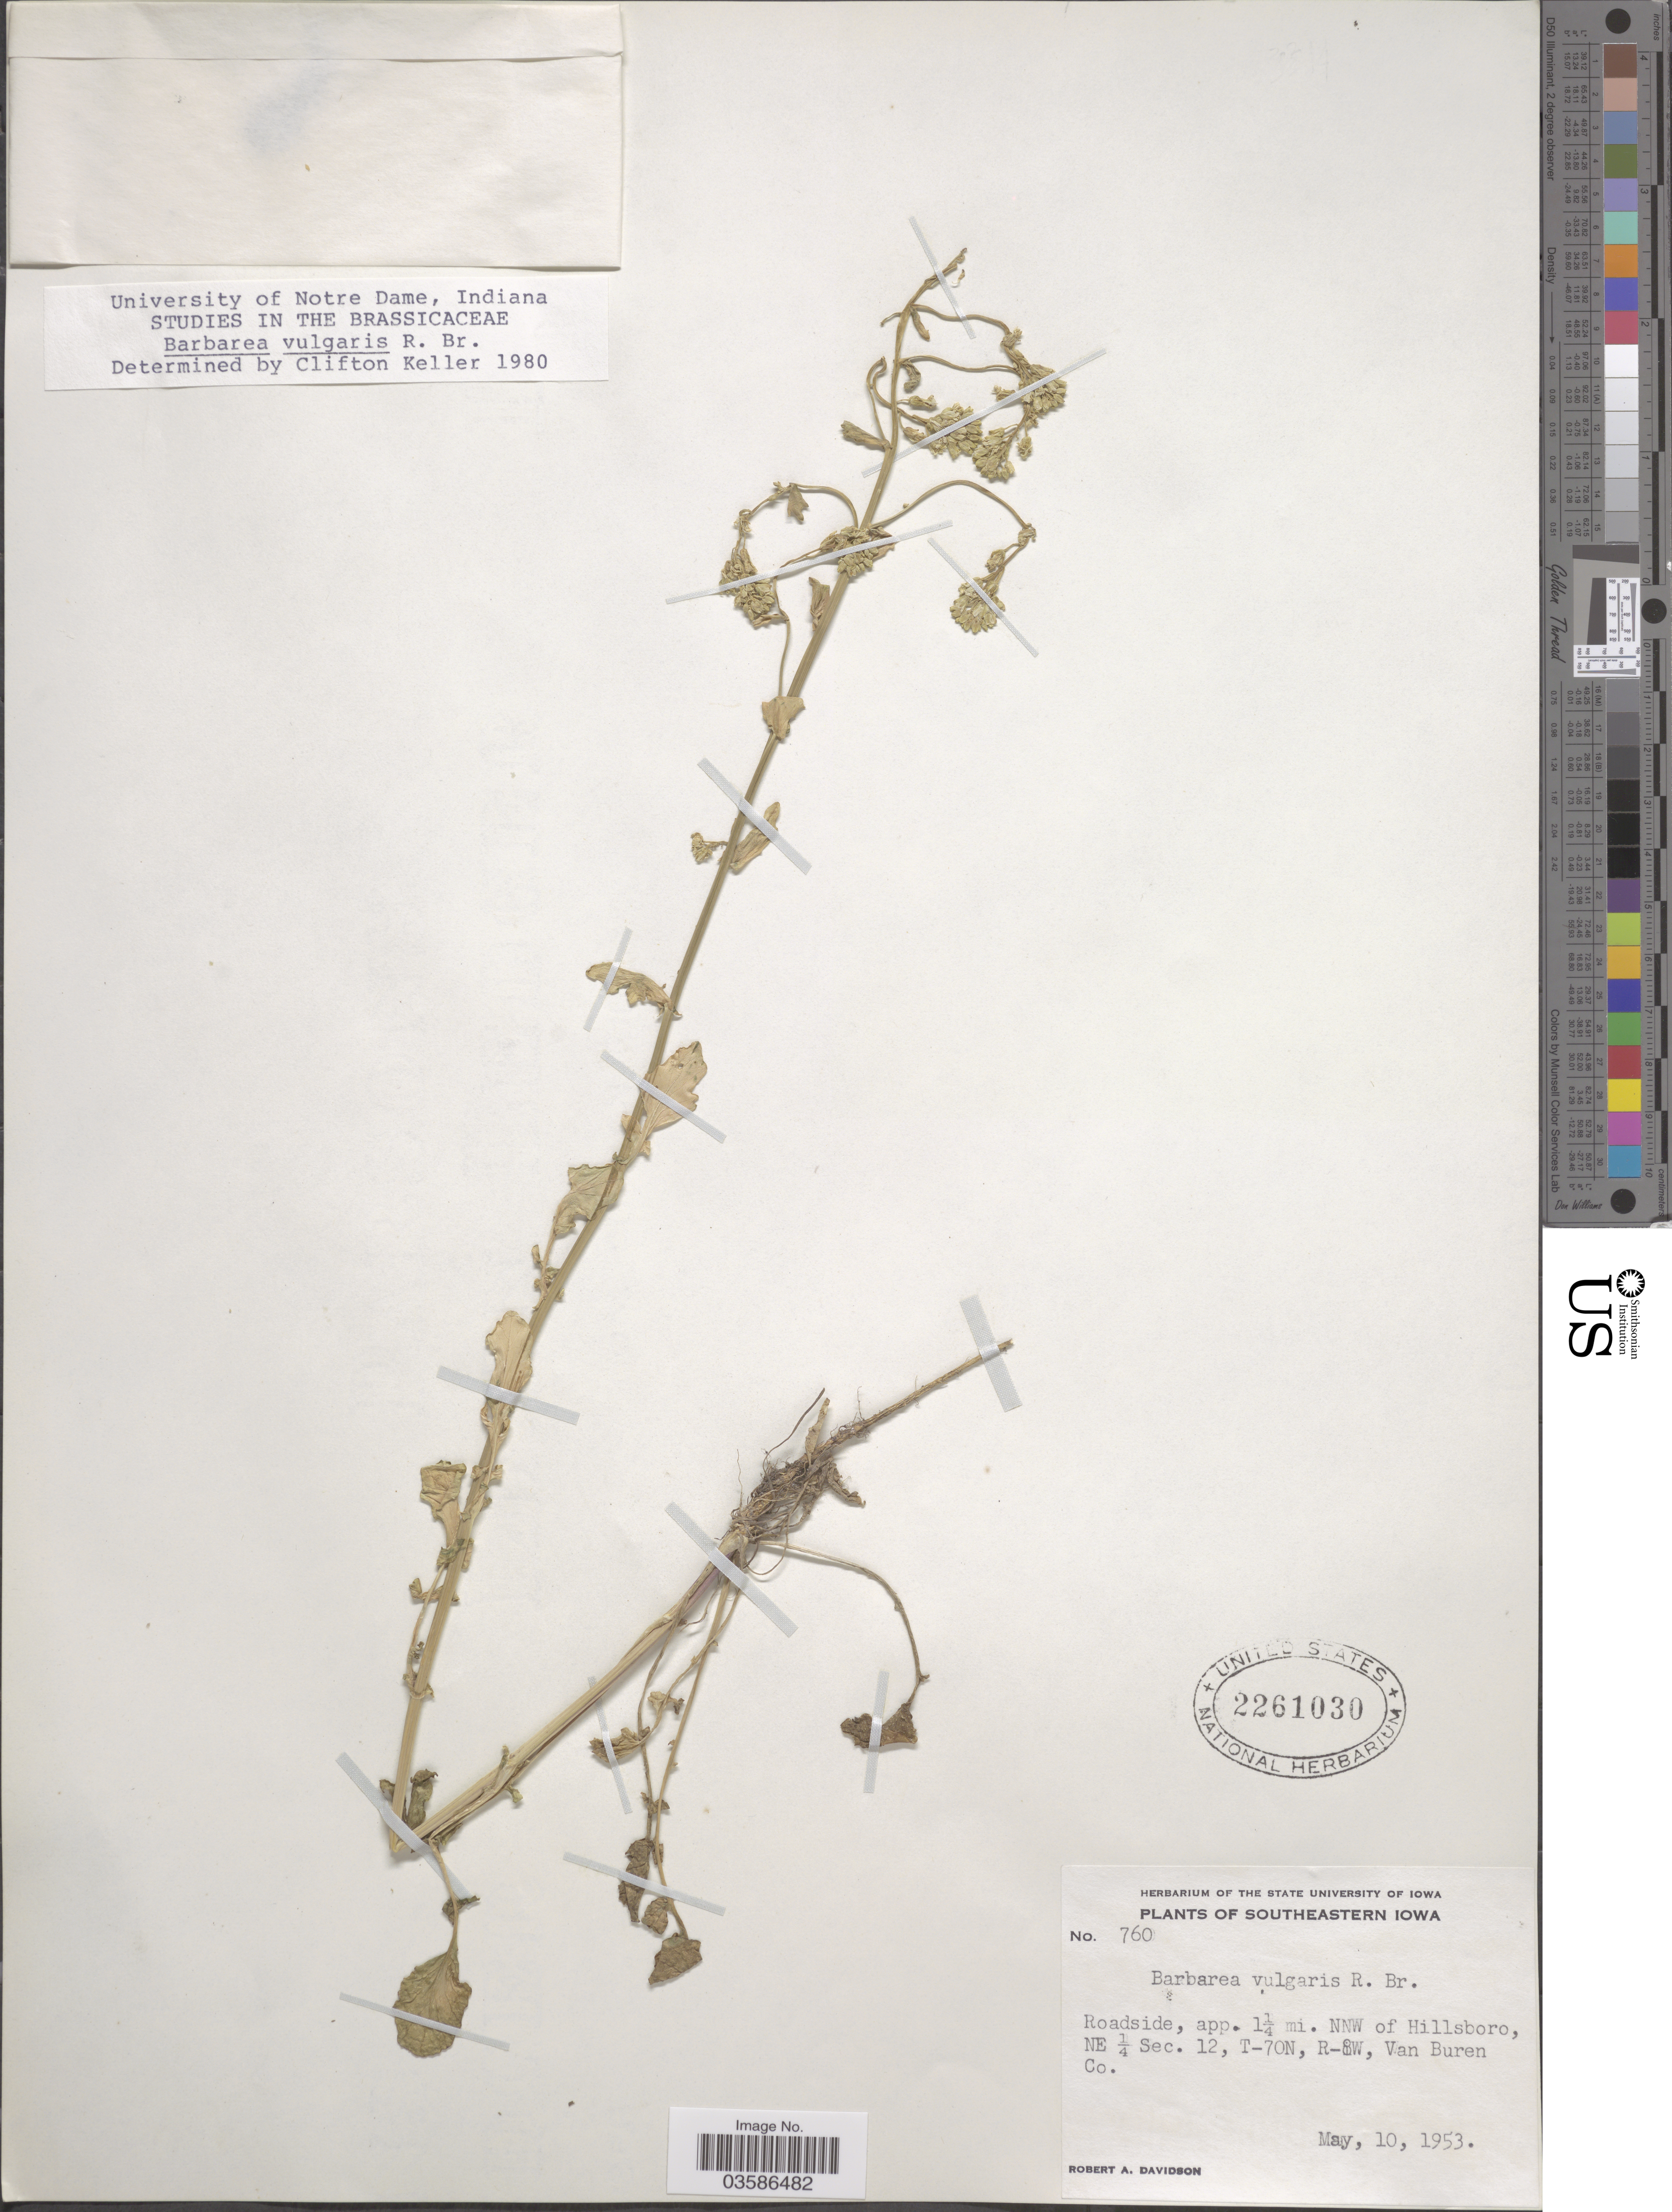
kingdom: Plantae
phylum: Tracheophyta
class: Magnoliopsida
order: Brassicales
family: Brassicaceae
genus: Barbarea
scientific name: Barbarea vulgaris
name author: W.T. Aiton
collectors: R. A. Davidson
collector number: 760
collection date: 1953-05-10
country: United States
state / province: Iowa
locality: Southeastern Iowa. Roadside, app. 1¼ mi. NNW of Hillsboro, NE ¼ Sec. 12, T-70N, R-8W, Van Buren Co.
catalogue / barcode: US 2261030